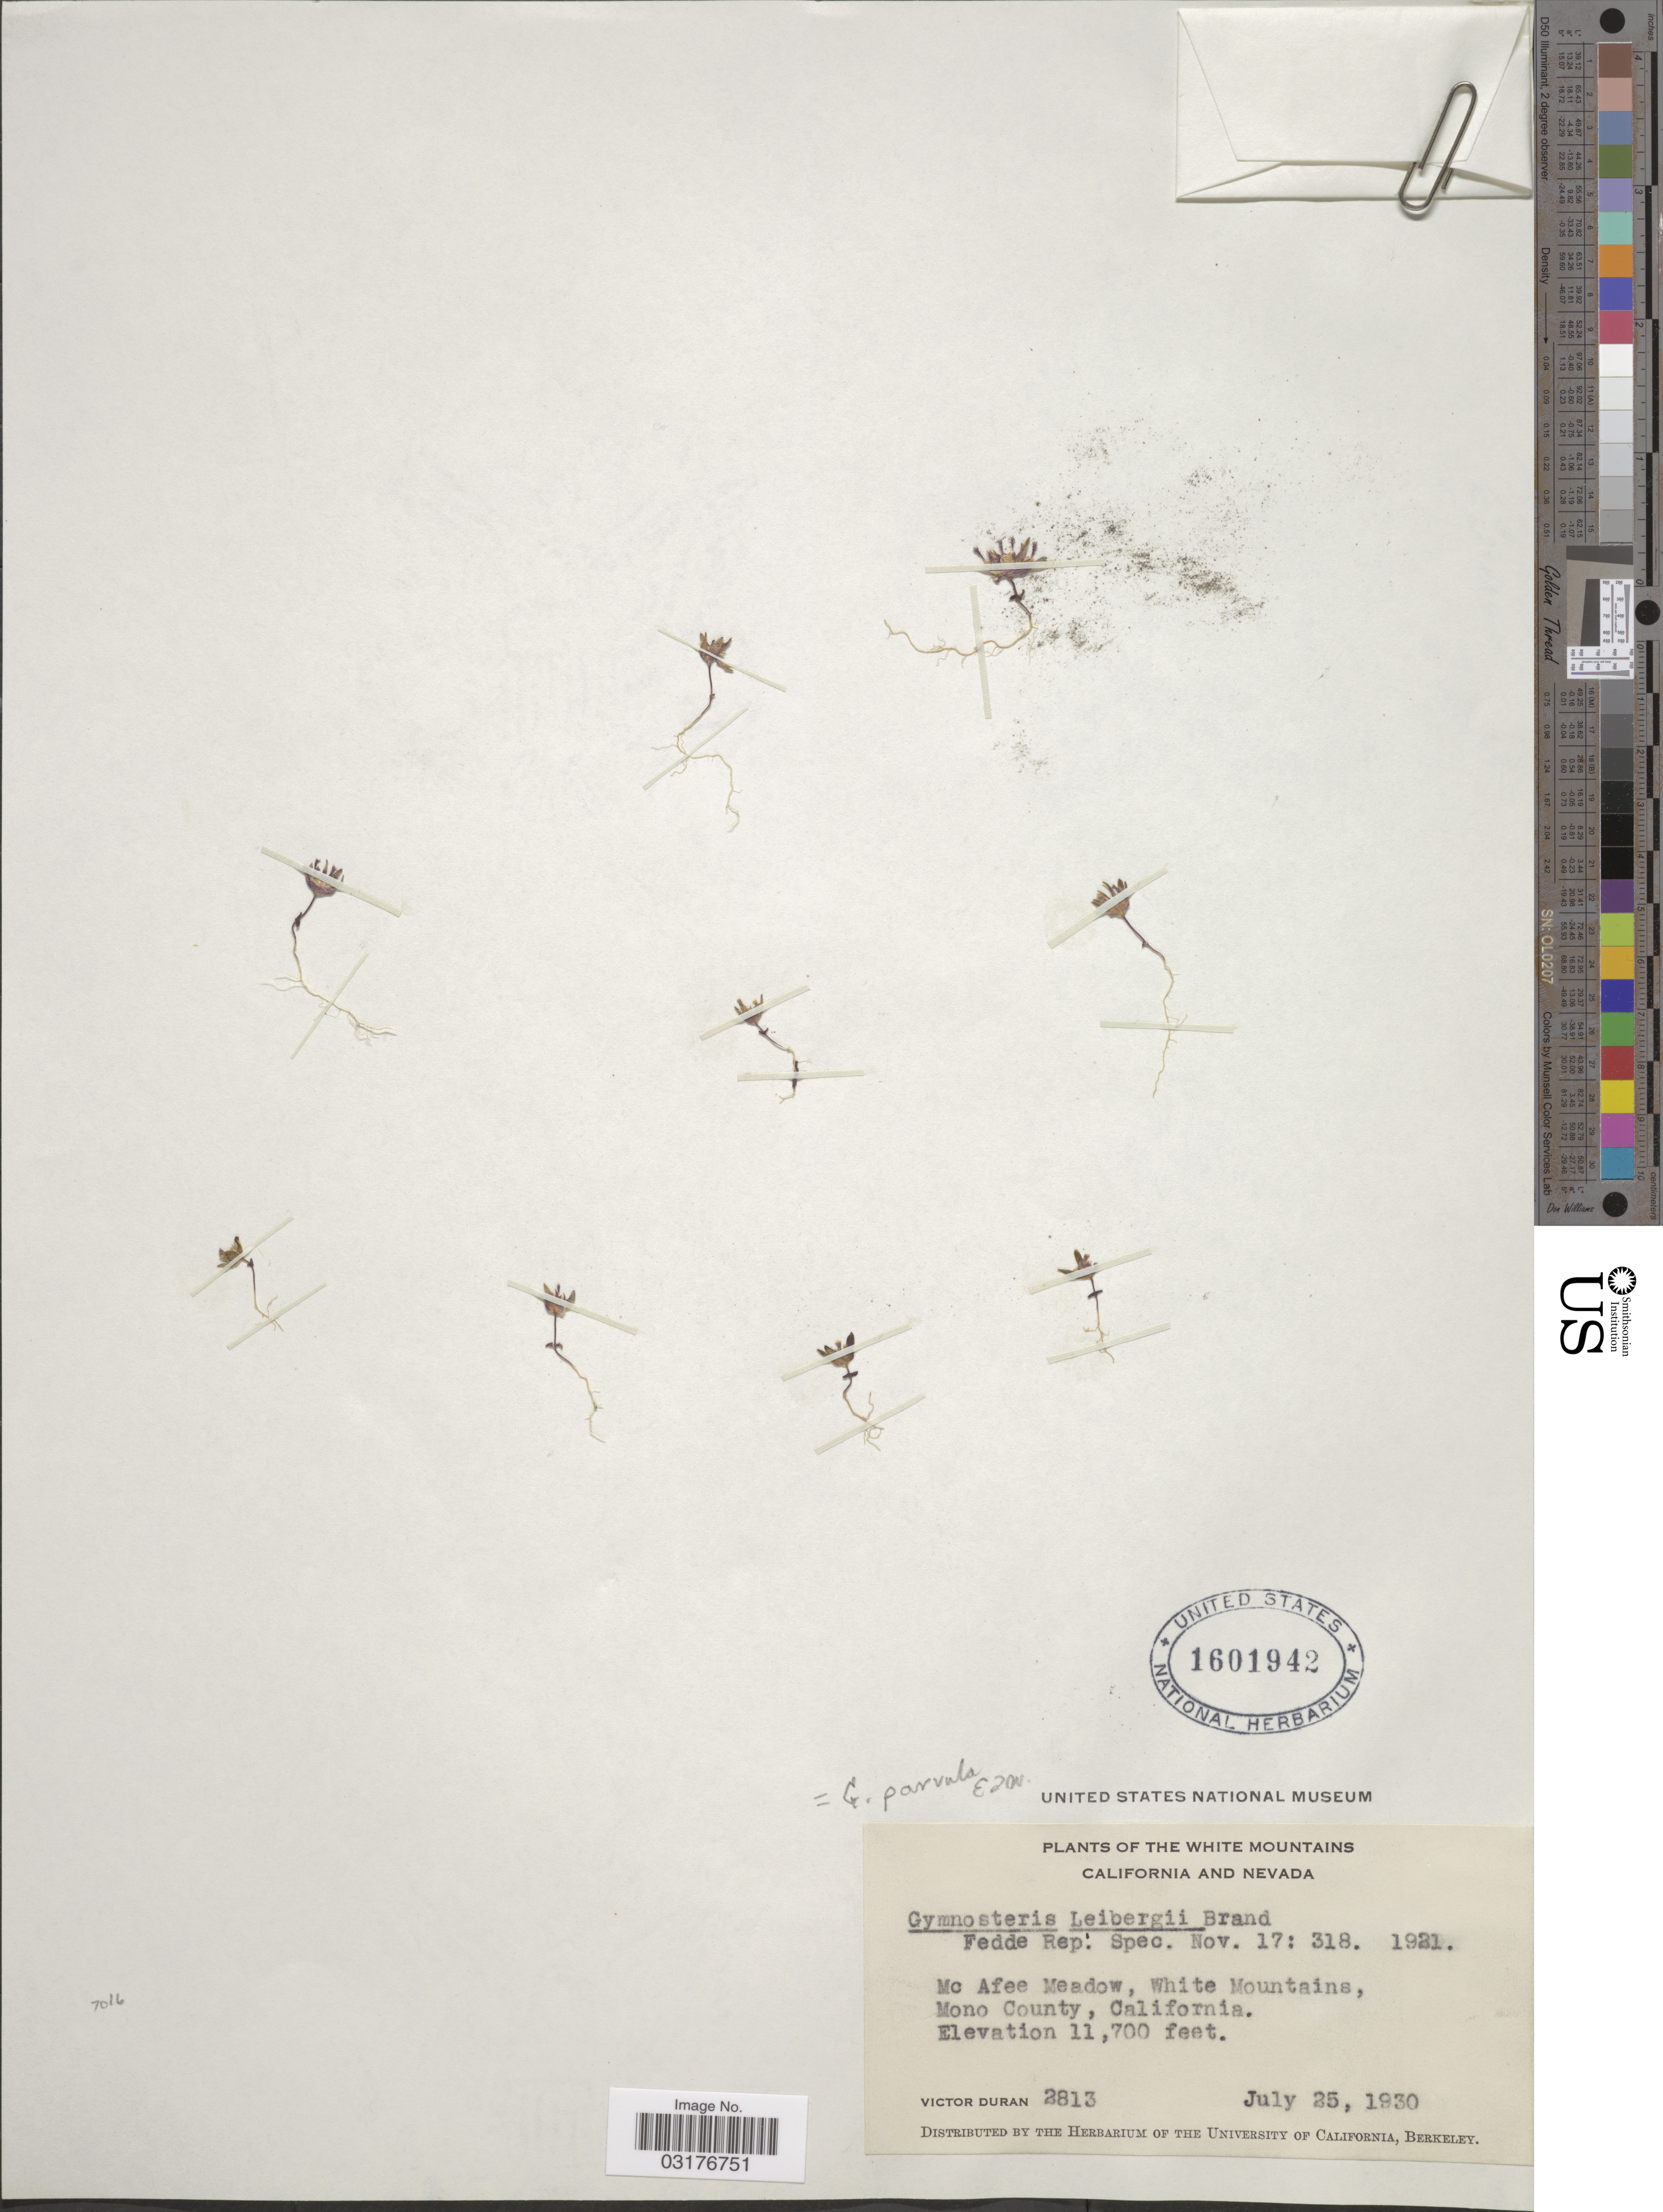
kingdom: Plantae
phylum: Tracheophyta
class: Magnoliopsida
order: Ericales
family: Polemoniaceae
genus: Gymnosteris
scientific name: Gymnosteris parvula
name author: A. Heller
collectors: V. Duran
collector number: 2813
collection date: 1930-07-25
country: United States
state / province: California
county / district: Mono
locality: The White Mountains. Mc Afee Meadow, White Mountains, Mono County.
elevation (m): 3566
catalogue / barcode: US 1601942